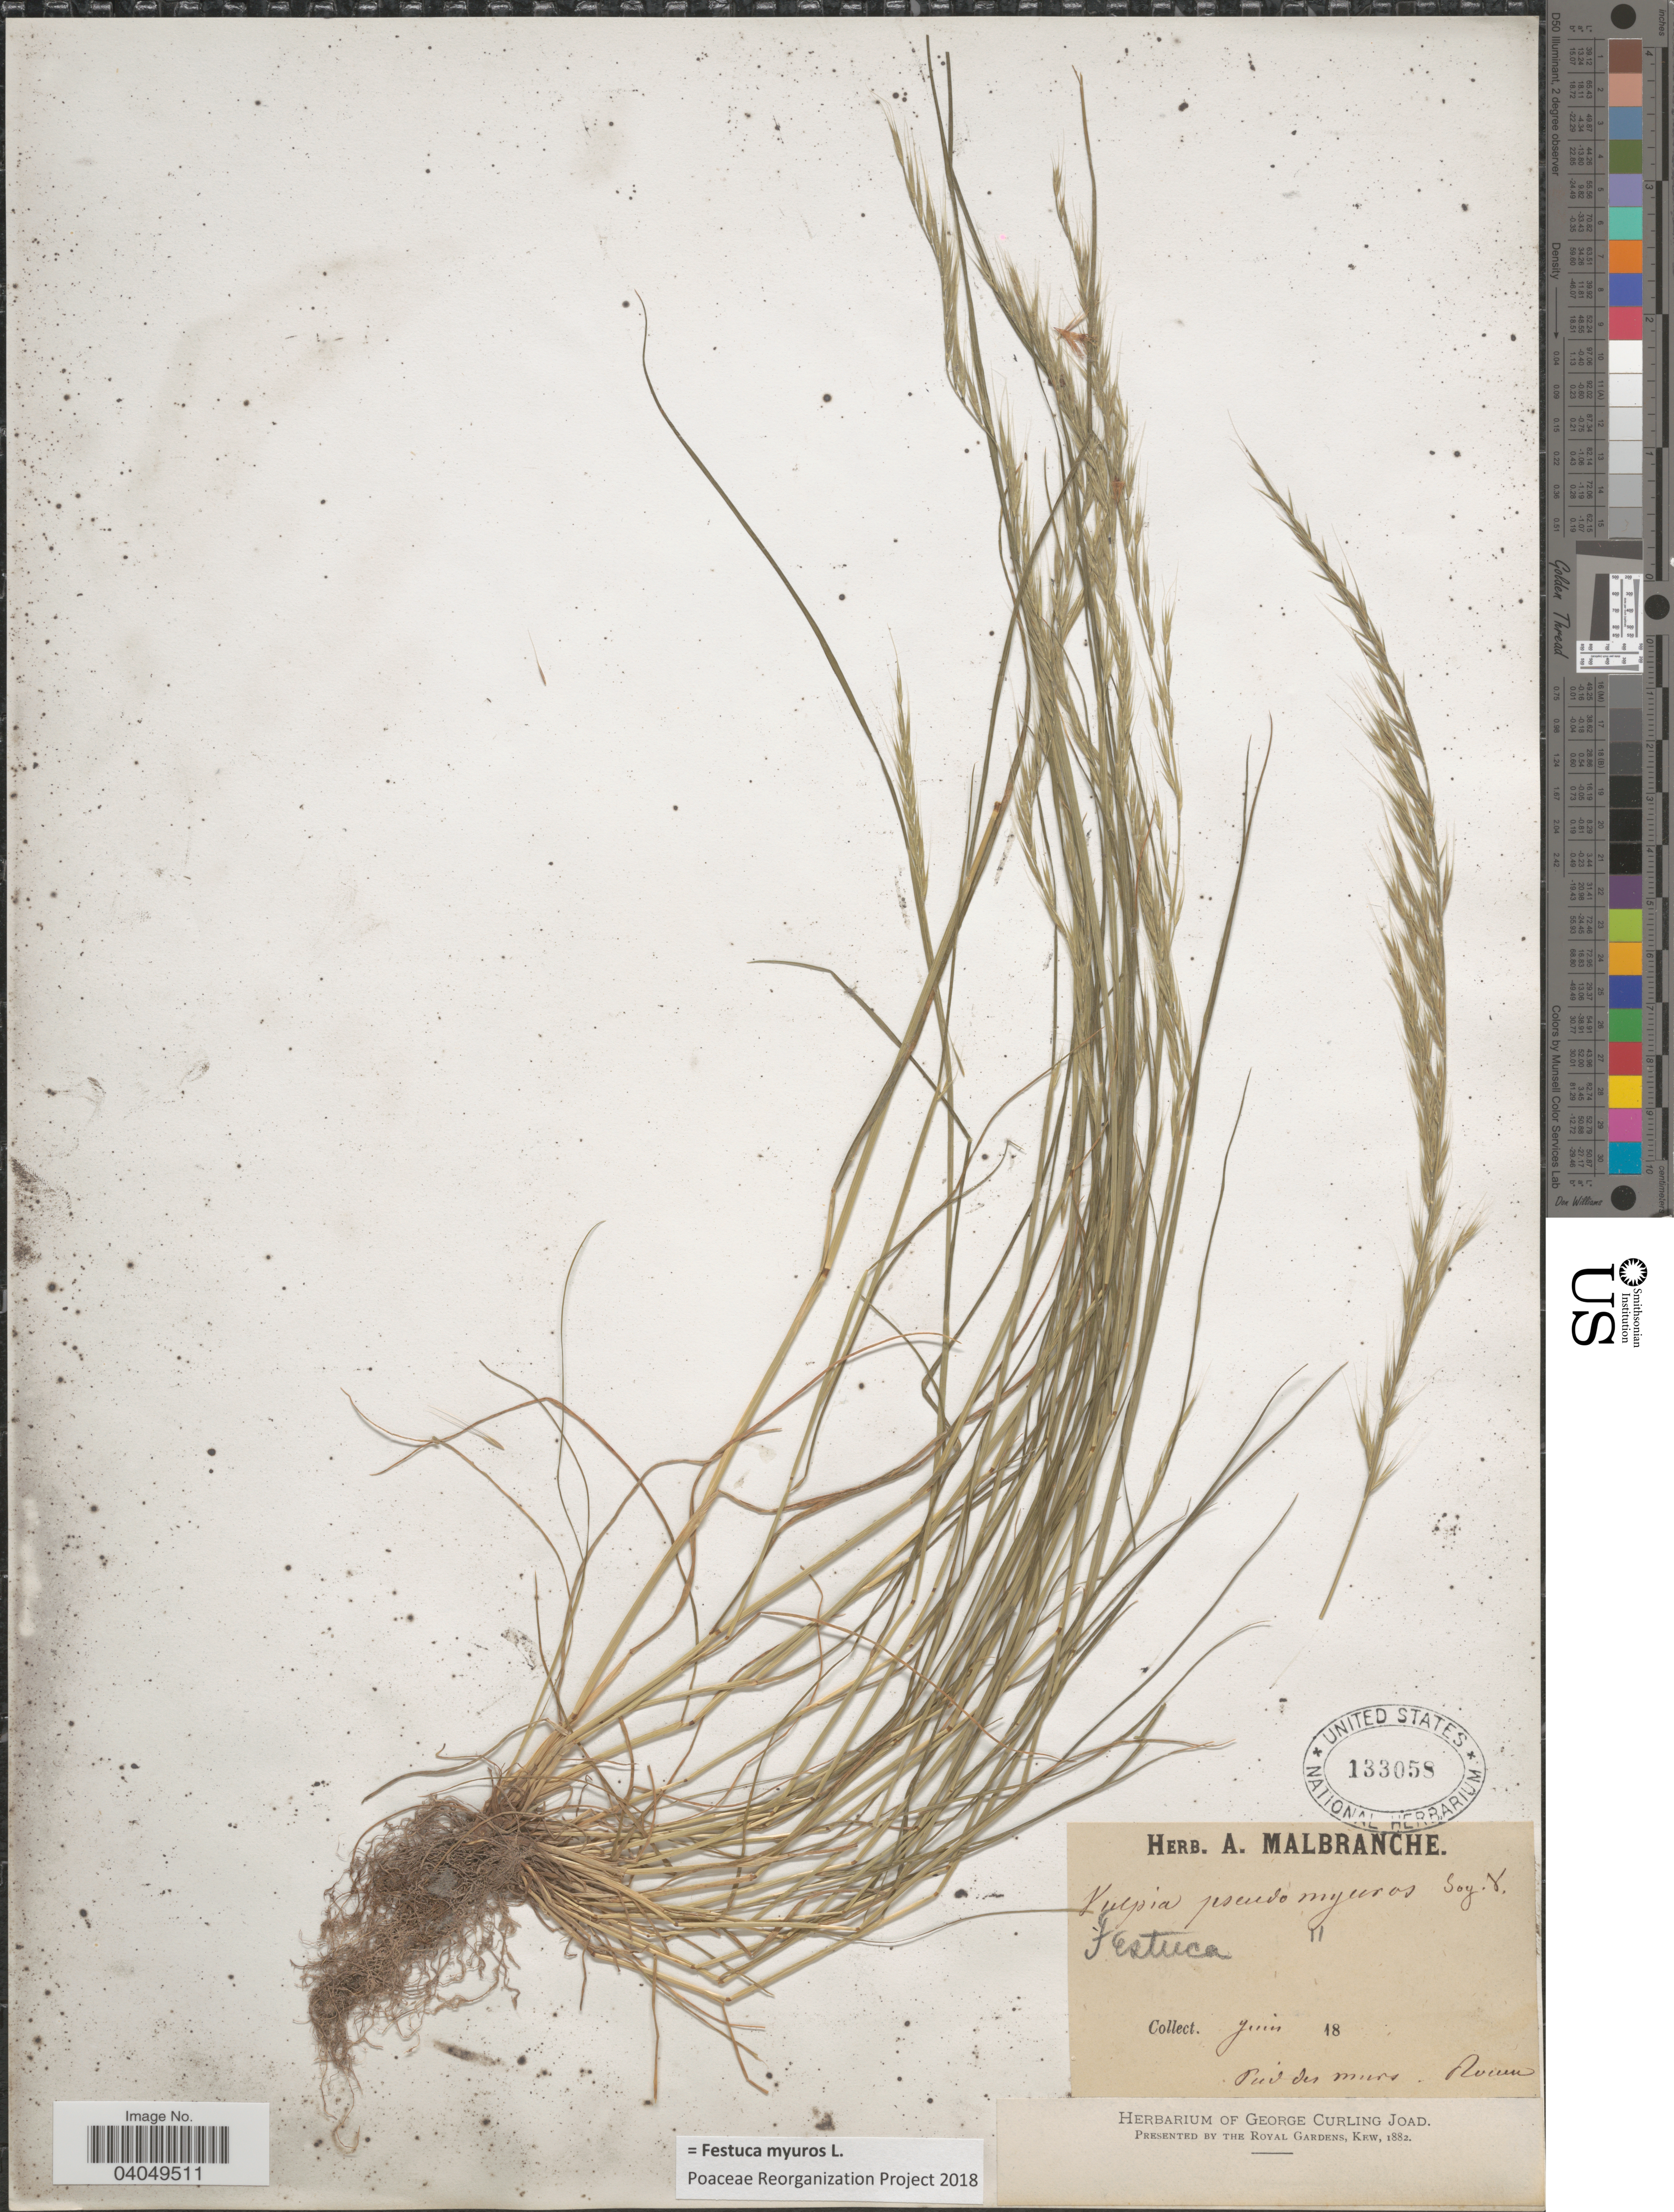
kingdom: Plantae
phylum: Tracheophyta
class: Liliopsida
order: Poales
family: Poaceae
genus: Festuca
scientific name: Festuca myuros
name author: L.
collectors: Ex herb. A. Malbranche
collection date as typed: Juin 18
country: France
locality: Rouen.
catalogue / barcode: US 133058